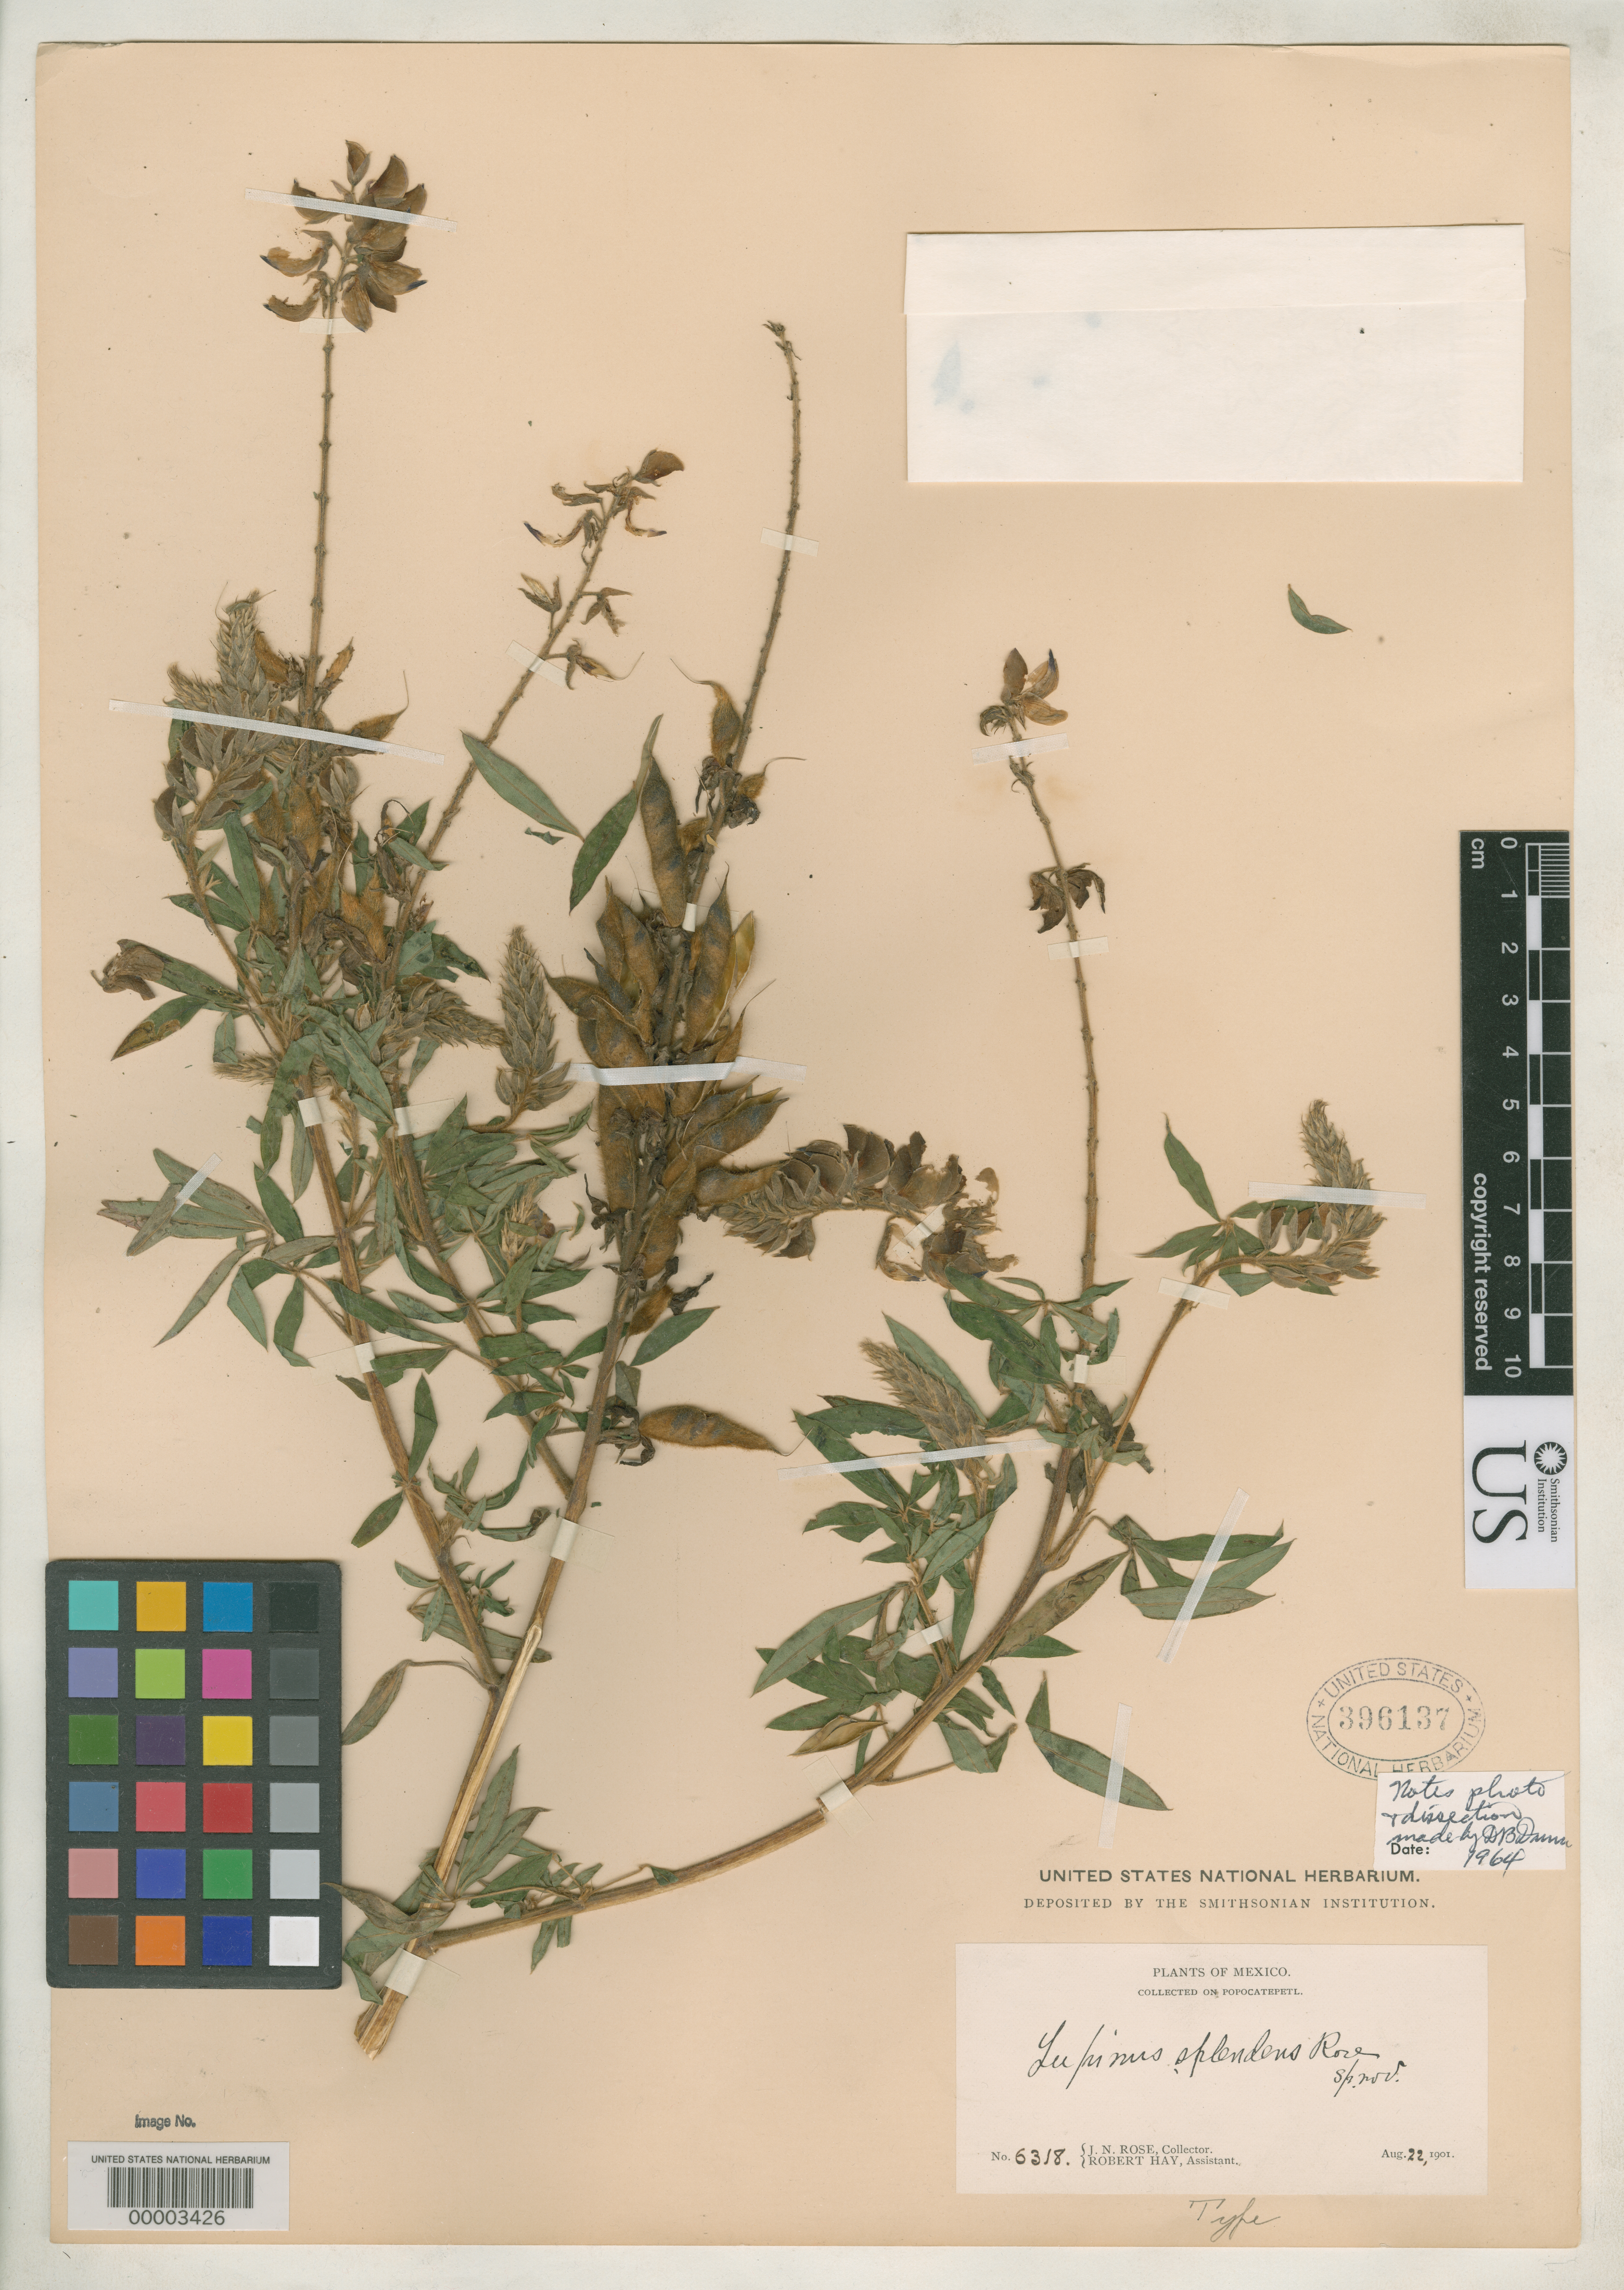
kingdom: Plantae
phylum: Tracheophyta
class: Magnoliopsida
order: Fabales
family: Fabaceae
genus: Lupinus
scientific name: Lupinus splendens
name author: Rose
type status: Holotype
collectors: J. N. Rose & R. H. Hay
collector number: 6318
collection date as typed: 22 Aug 1901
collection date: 1901-08-22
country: Mexico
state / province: Puebla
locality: Mt. Popocatepetl.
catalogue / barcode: US 396137